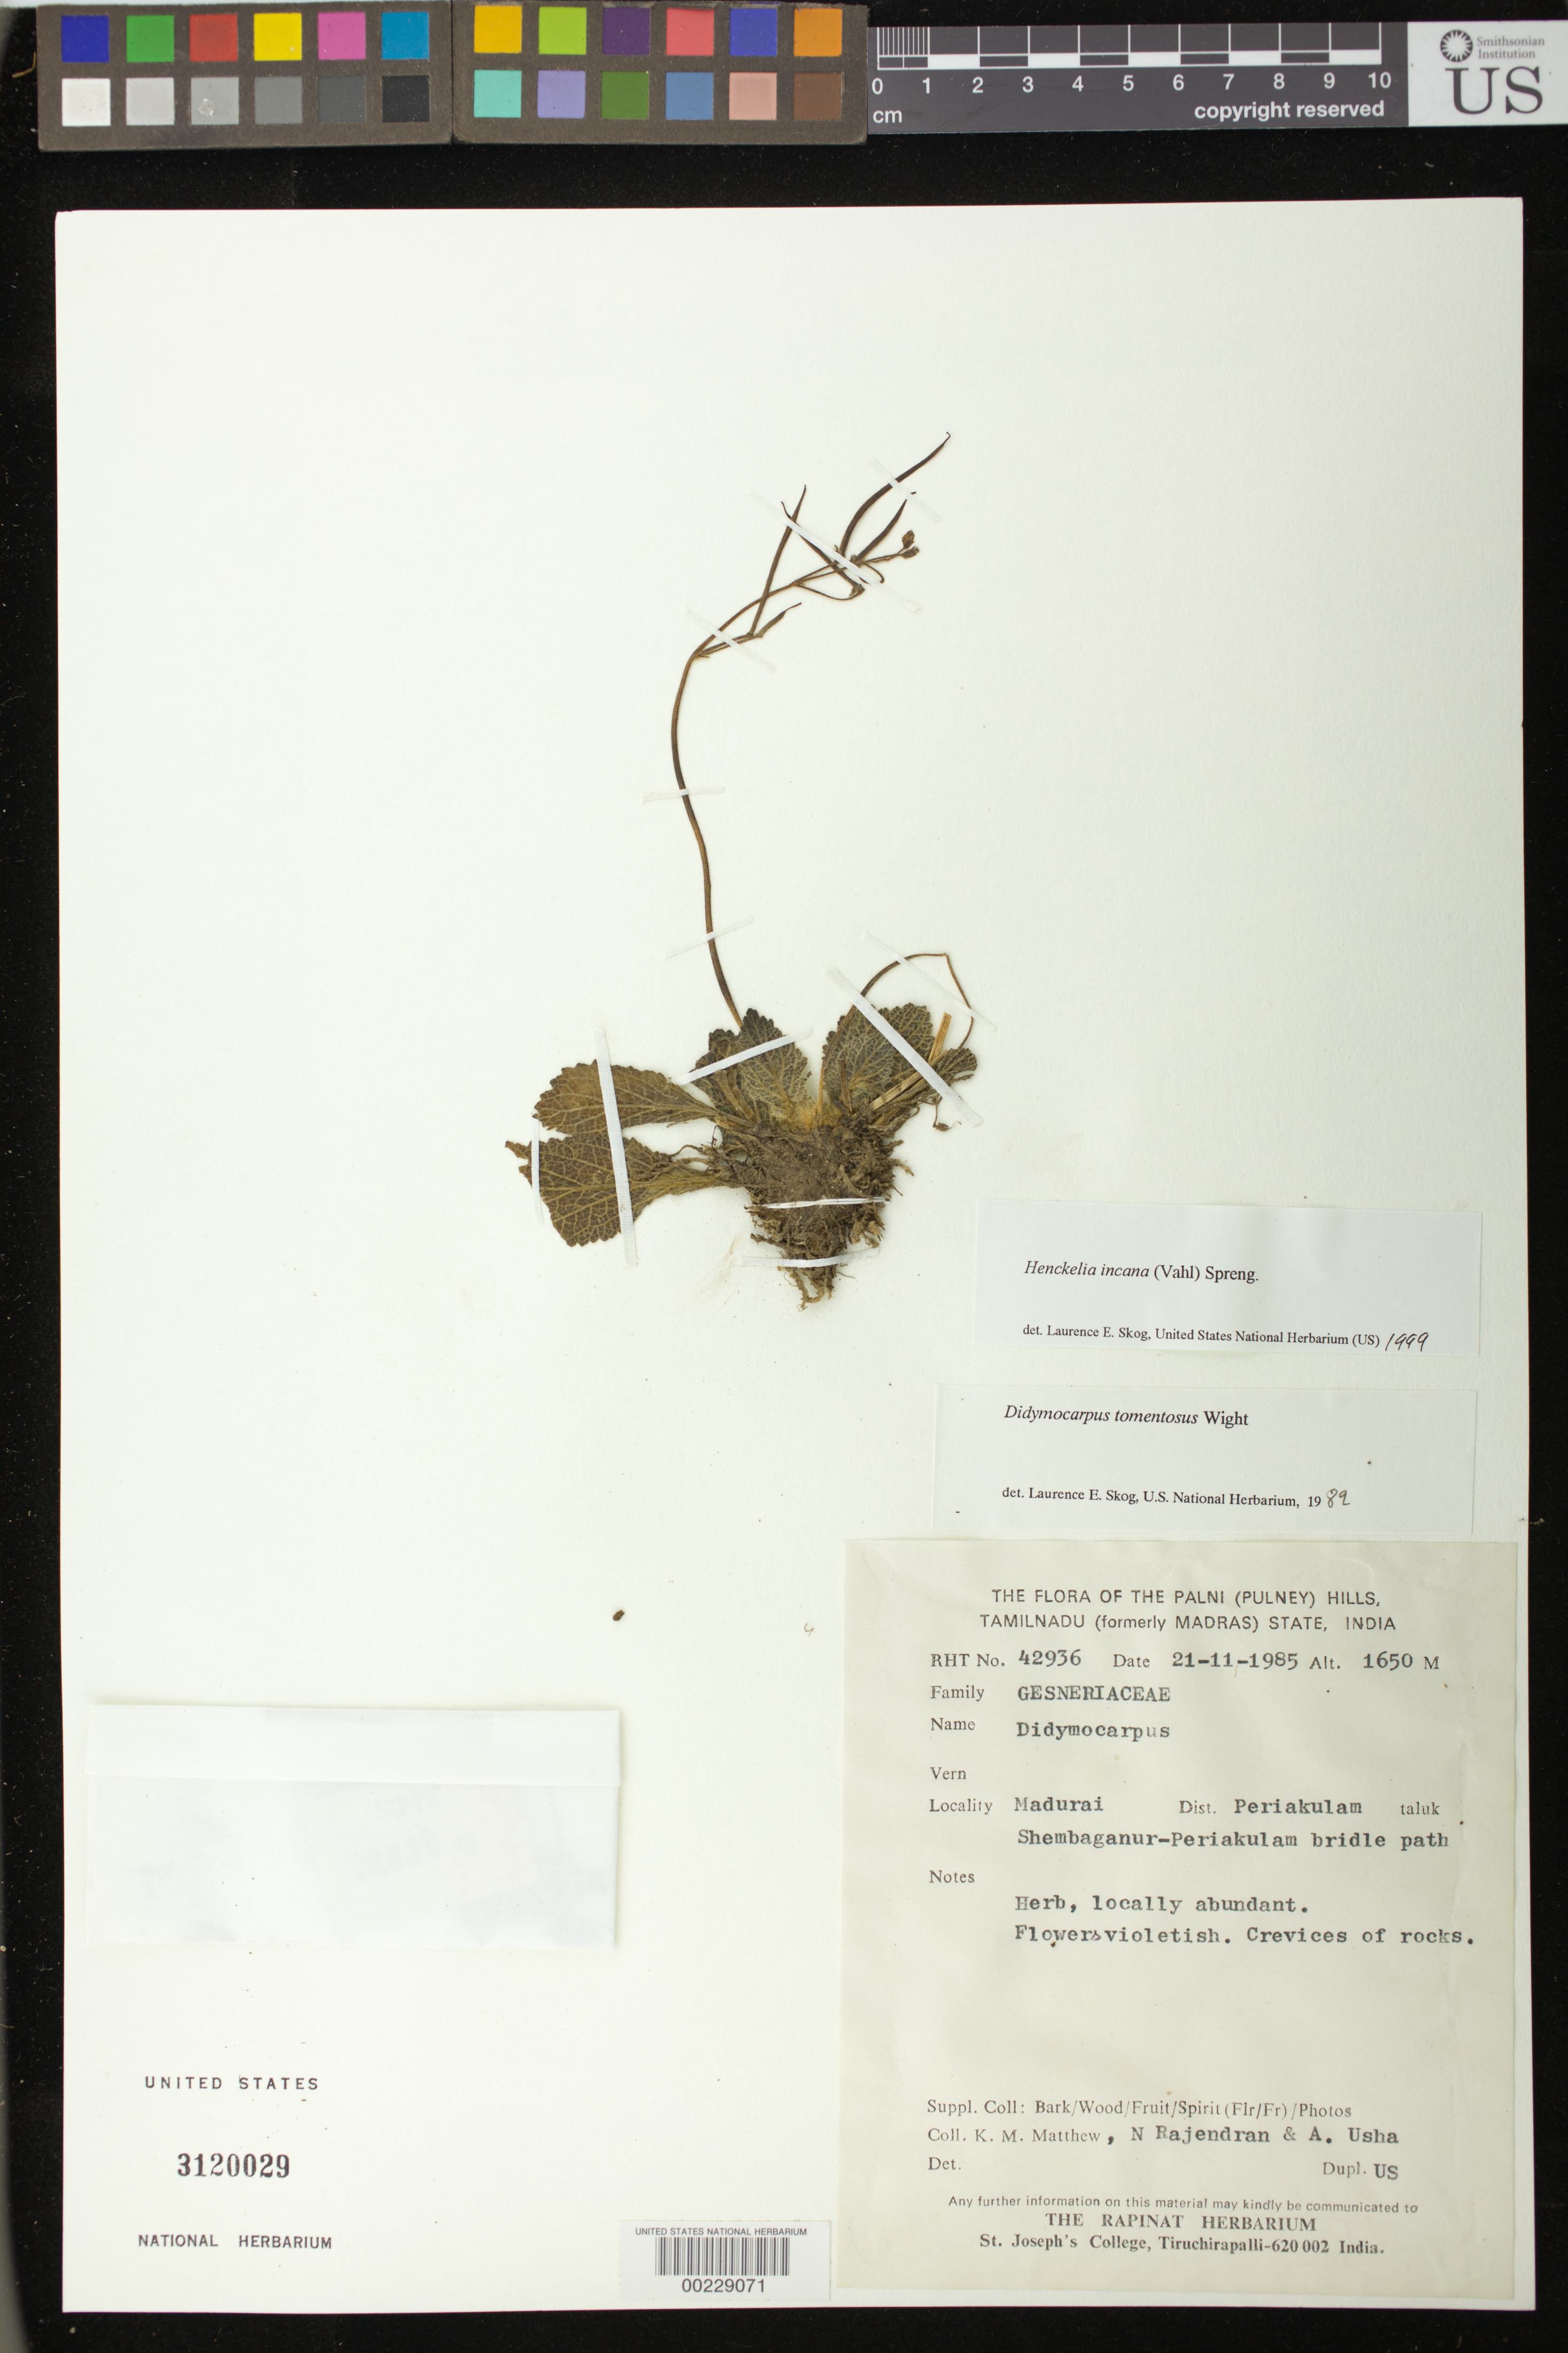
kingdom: Plantae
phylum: Tracheophyta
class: Magnoliopsida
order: Lamiales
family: Gesneriaceae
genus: Henckelia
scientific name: Henckelia incana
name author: (Vahl) Spreng.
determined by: Skog, Laurence E.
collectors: K. M. Matthew & et al.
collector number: RHT 42936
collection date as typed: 21 Nov 1985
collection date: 1985-11-21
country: India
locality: Palni (pulney) hills, tamilnadu (formerly madras) state, dist periakulam taluk, madurai, shembaganur-periakulam bridle path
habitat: Crevices of rocks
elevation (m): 1650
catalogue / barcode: US 3120029